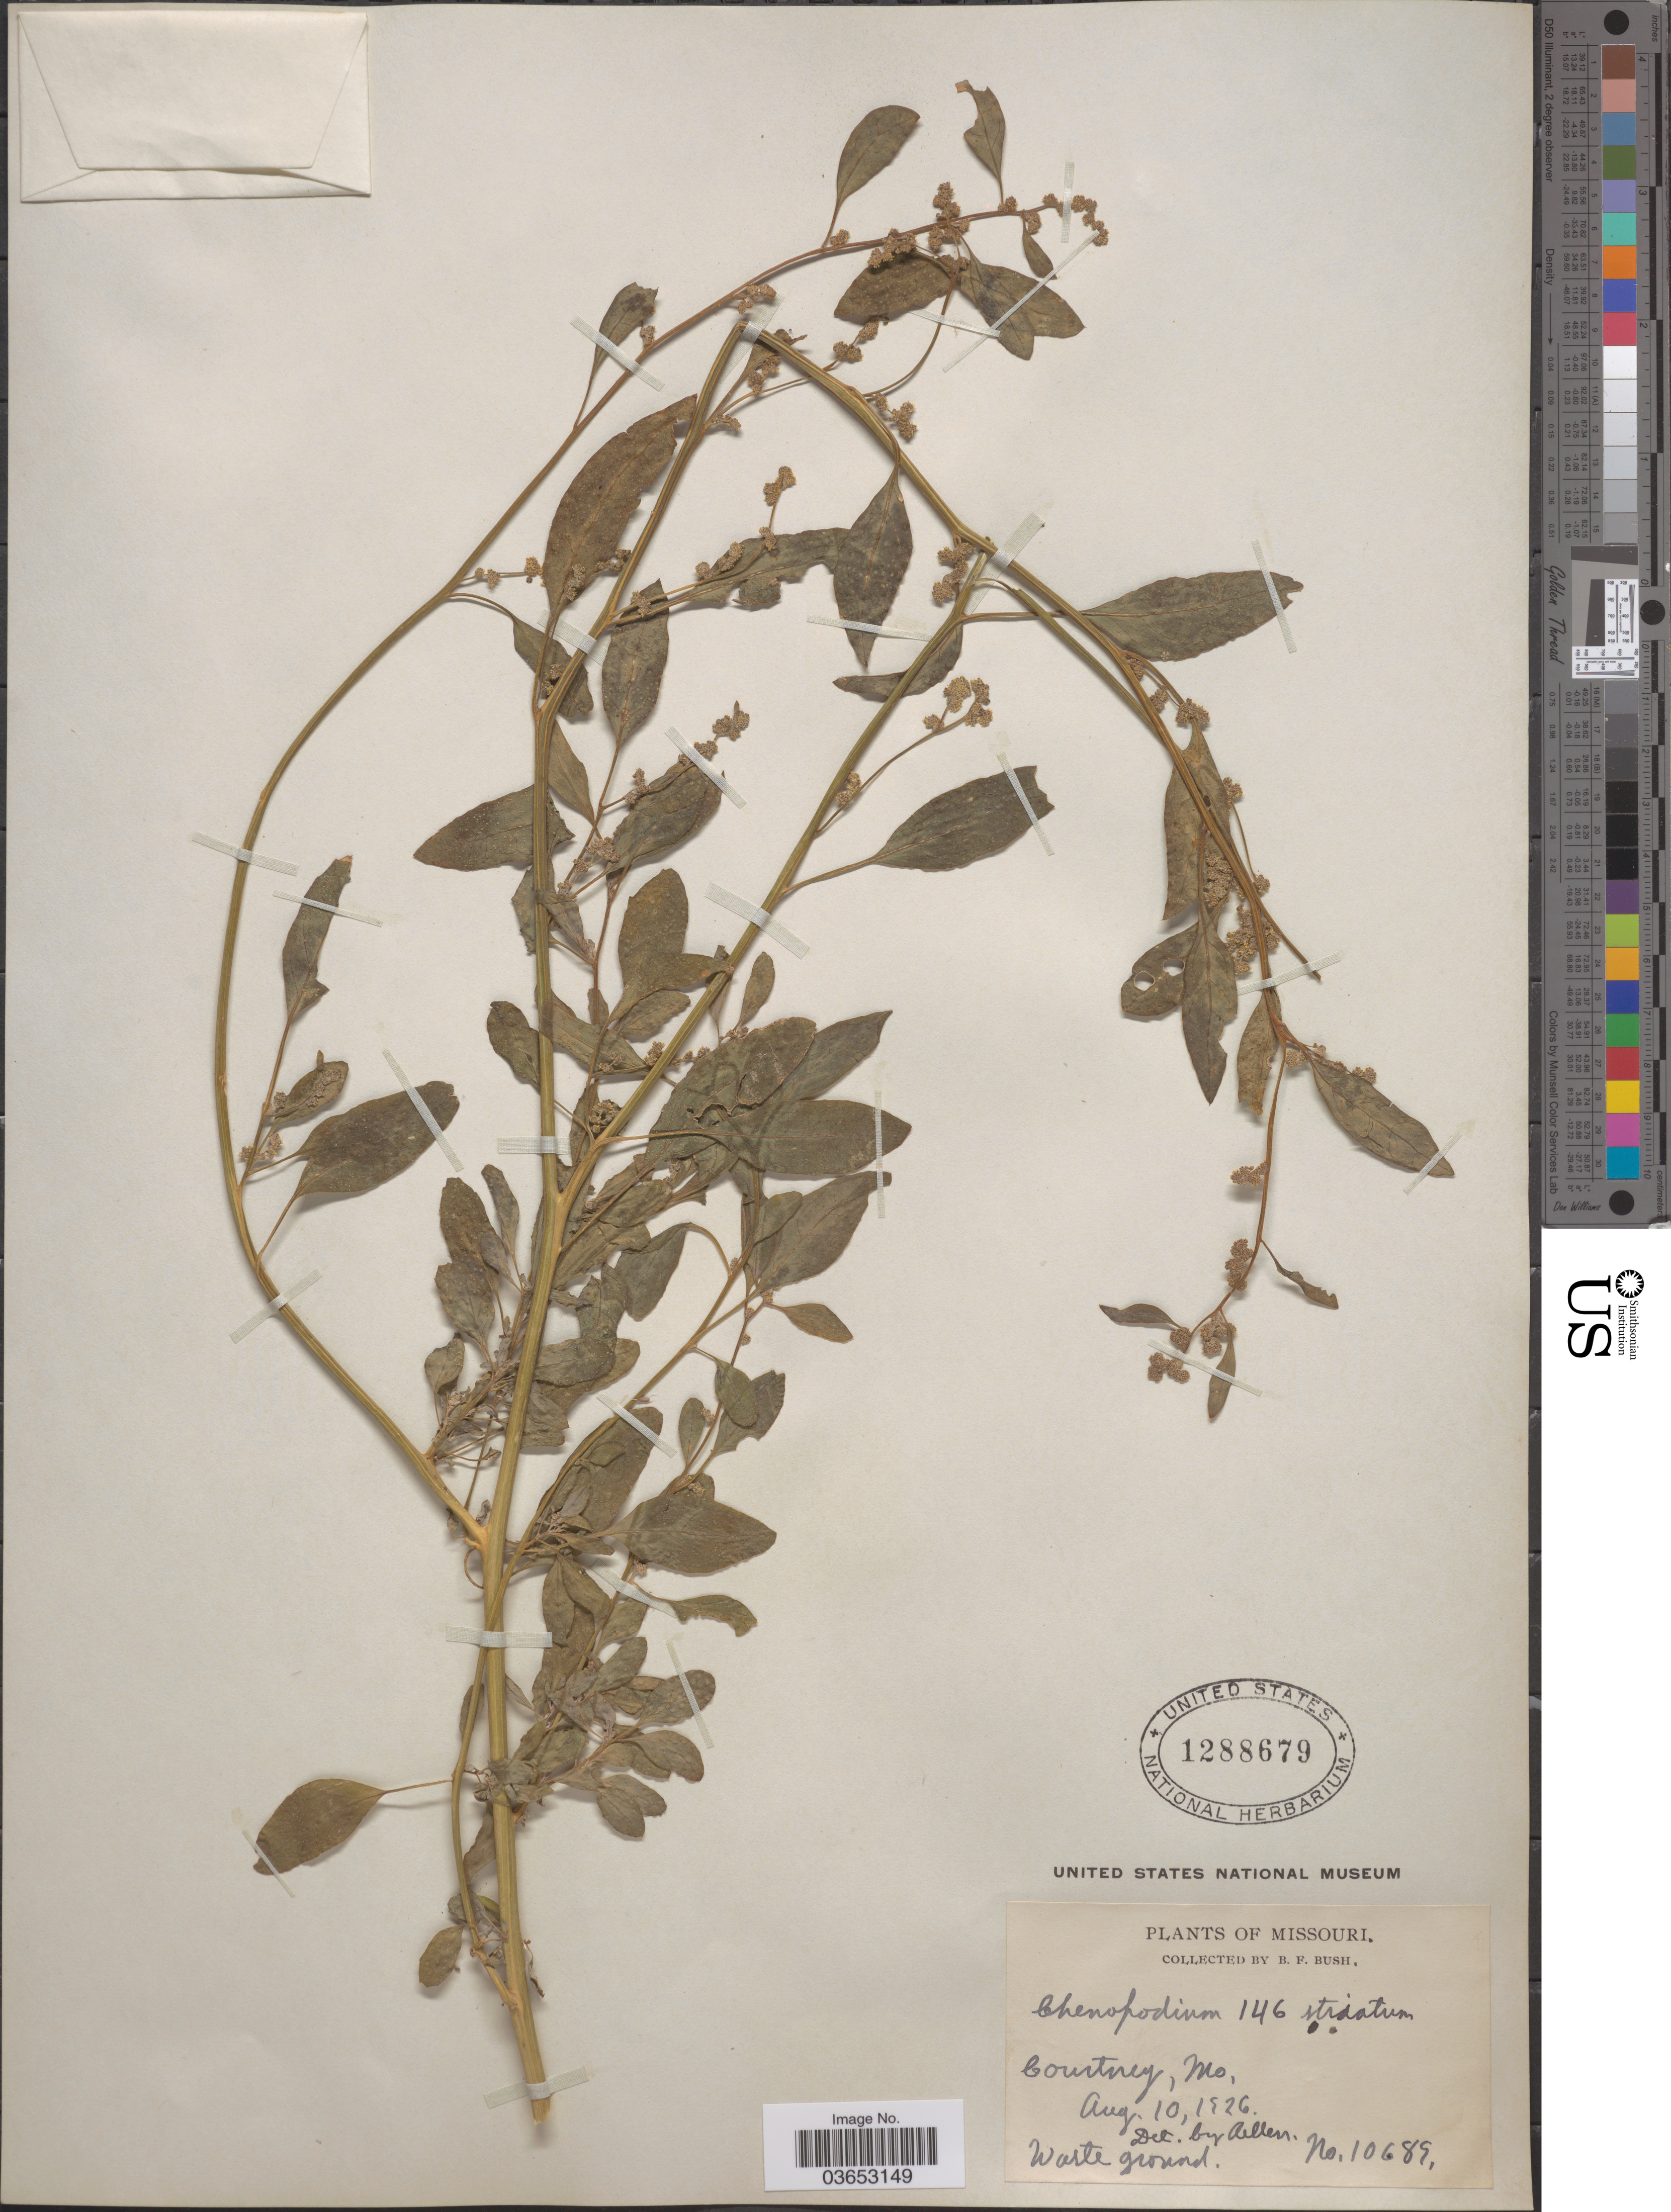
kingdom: Plantae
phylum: Tracheophyta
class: Magnoliopsida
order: Caryophyllales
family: Amaranthaceae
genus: Chenopodium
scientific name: Chenopodium glaucophyllum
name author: Aellen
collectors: B. F. Bush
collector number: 10689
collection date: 1926-08-10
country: United States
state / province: Missouri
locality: Courtney.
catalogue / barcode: US 1288679